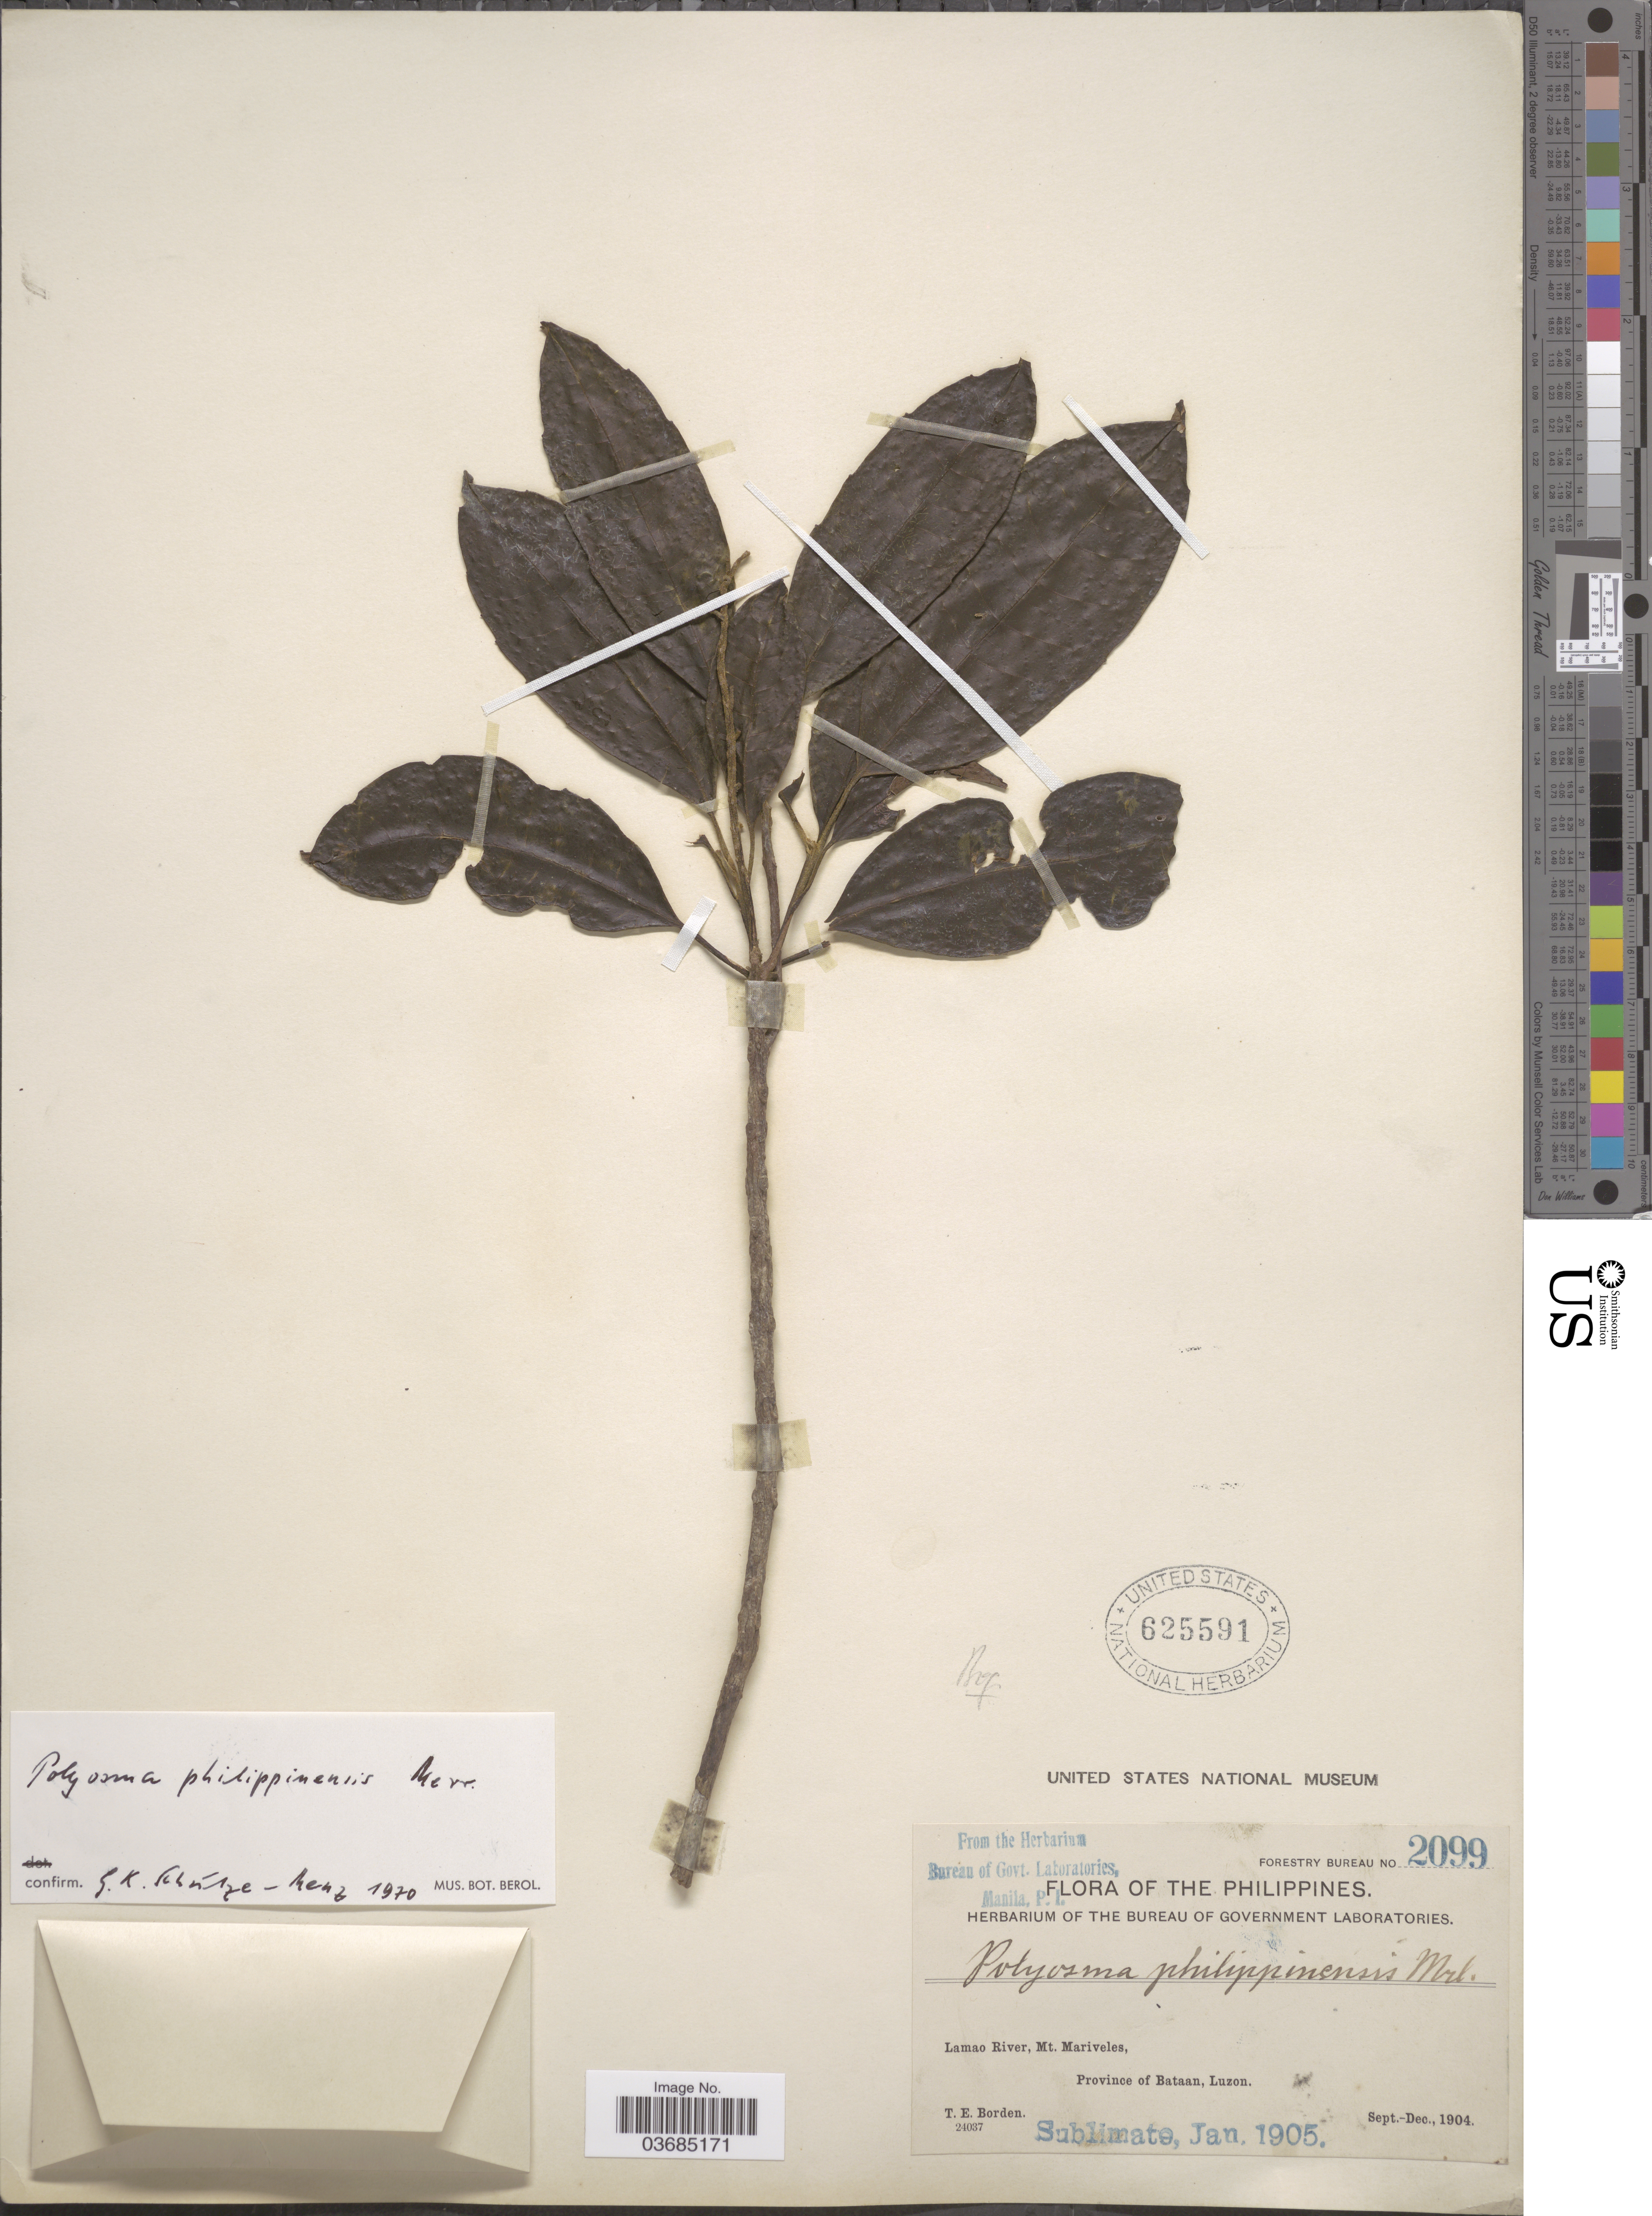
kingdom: Plantae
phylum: Tracheophyta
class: Magnoliopsida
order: Escalloniales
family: Escalloniaceae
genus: Polyosma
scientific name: Polyosma philippinensis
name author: Merr.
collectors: T. E. Borden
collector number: Forestry Bureau 2099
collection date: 1904-09/1904-12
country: Philippines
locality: Lamao River, Mt. Mariveles, Province of Bataan, Luzon.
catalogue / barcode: US 625591